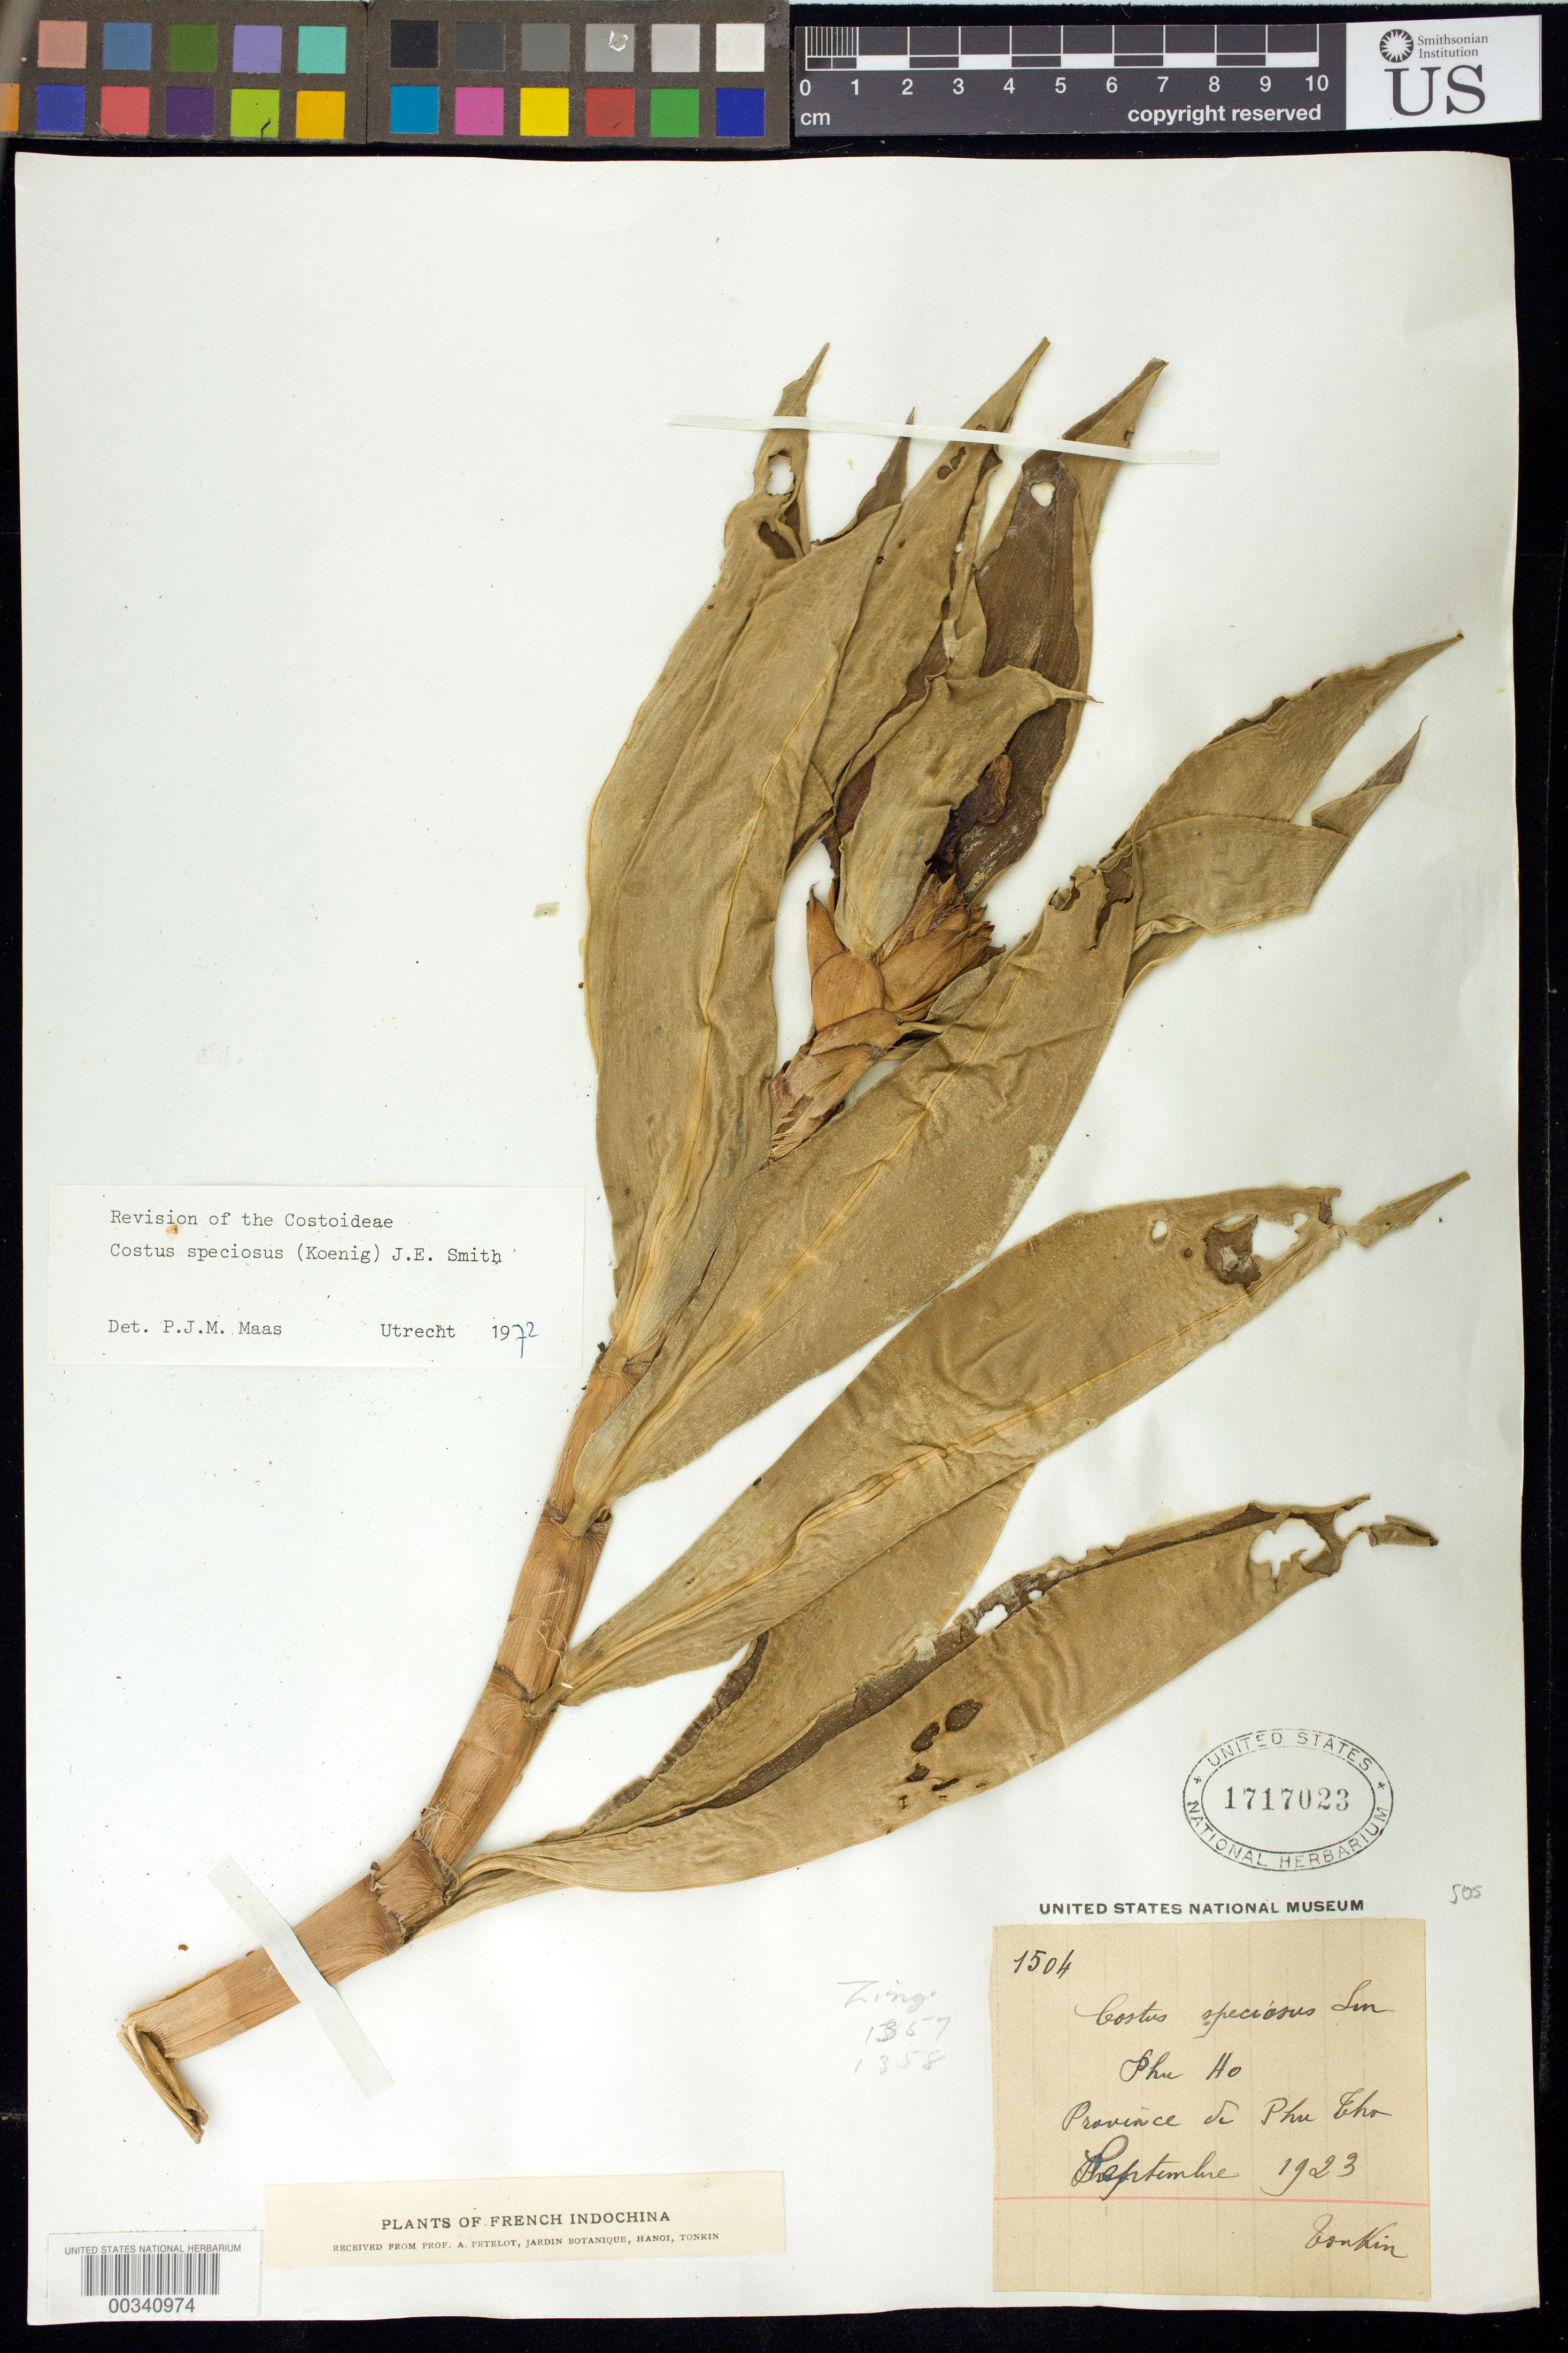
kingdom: Plantae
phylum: Tracheophyta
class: Liliopsida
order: Zingiberales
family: Costaceae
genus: Hellenia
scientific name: Hellenia speciosa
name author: (J. Koenig) S.R. Dutta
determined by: (US) Smithsonian Institution - National Museum of Natural History - Department of Botany (UNITED STATES)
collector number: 1504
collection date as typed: Sep 1923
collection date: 1923-09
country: Vietnam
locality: Plants of french indochina, prov de phu tho, tonkin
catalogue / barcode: US 1717023